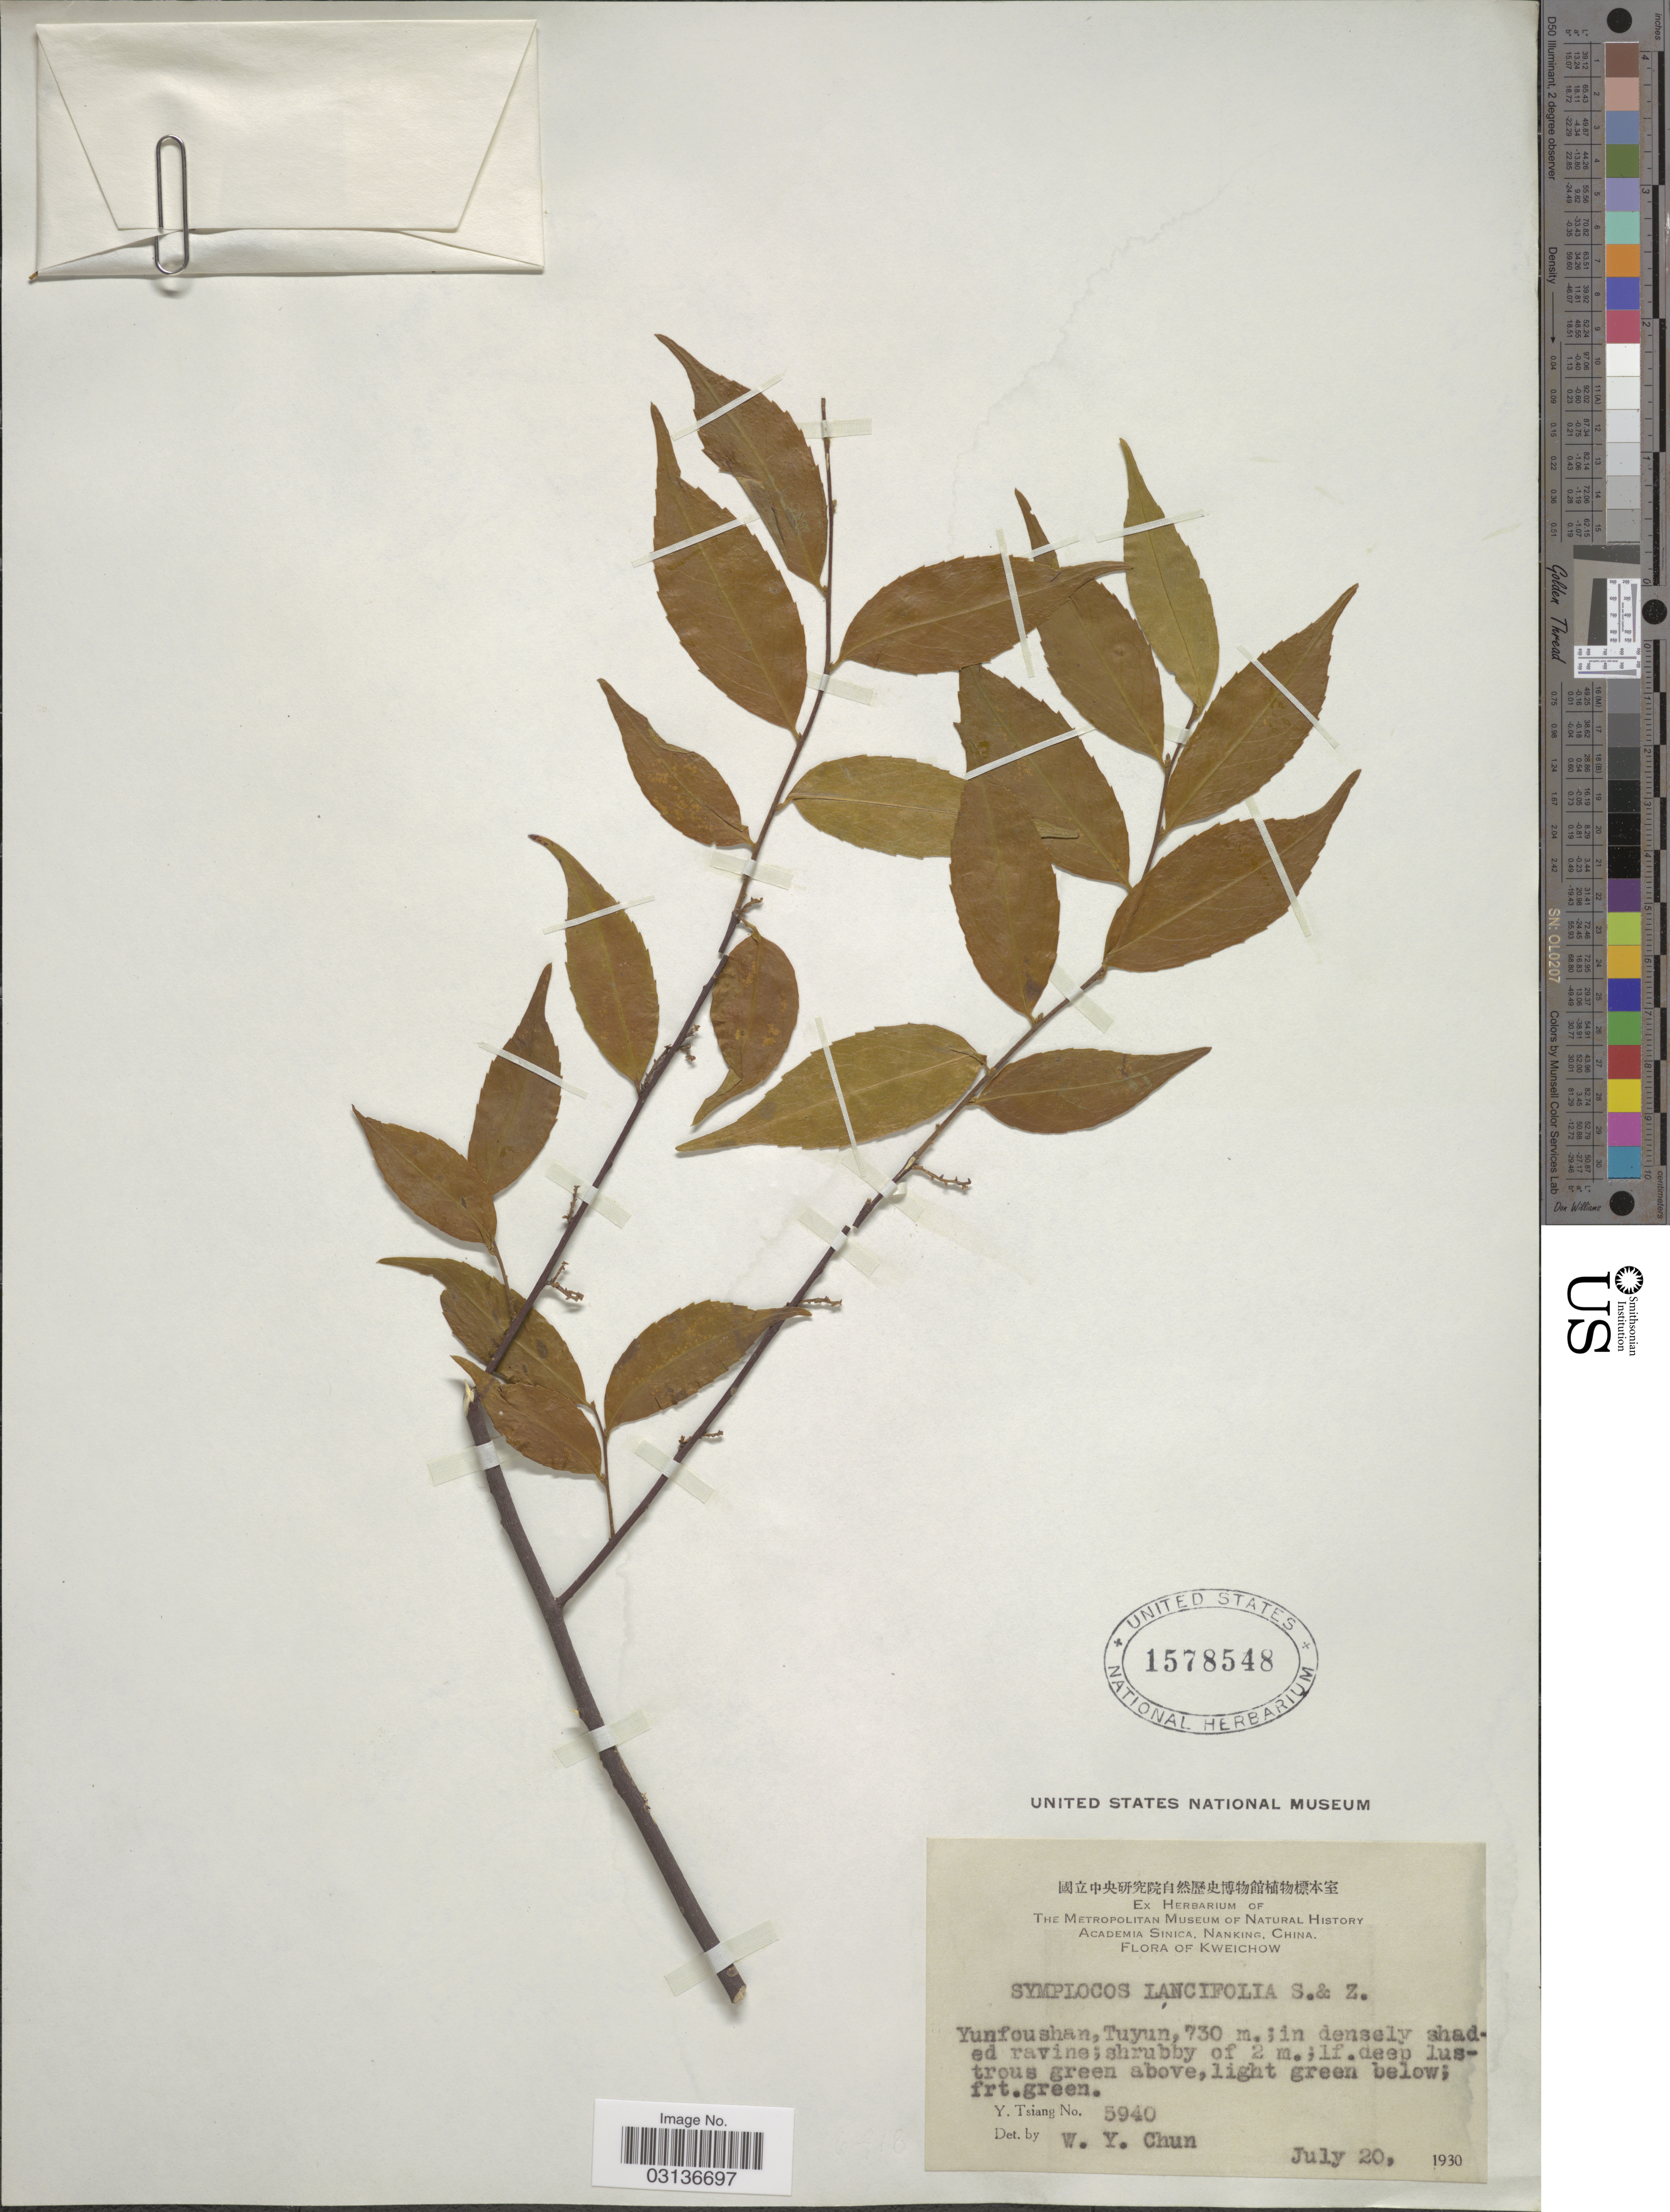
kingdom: Plantae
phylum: Tracheophyta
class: Magnoliopsida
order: Ericales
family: Symplocaceae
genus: Symplocos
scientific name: Symplocos lancifolia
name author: Siebert & Zucc.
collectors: Y. Tsiang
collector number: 5940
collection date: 1930-07-20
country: China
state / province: Guizhou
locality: Kweichow. Yunfoushan, Tuyun.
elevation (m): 730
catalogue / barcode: US 1578548